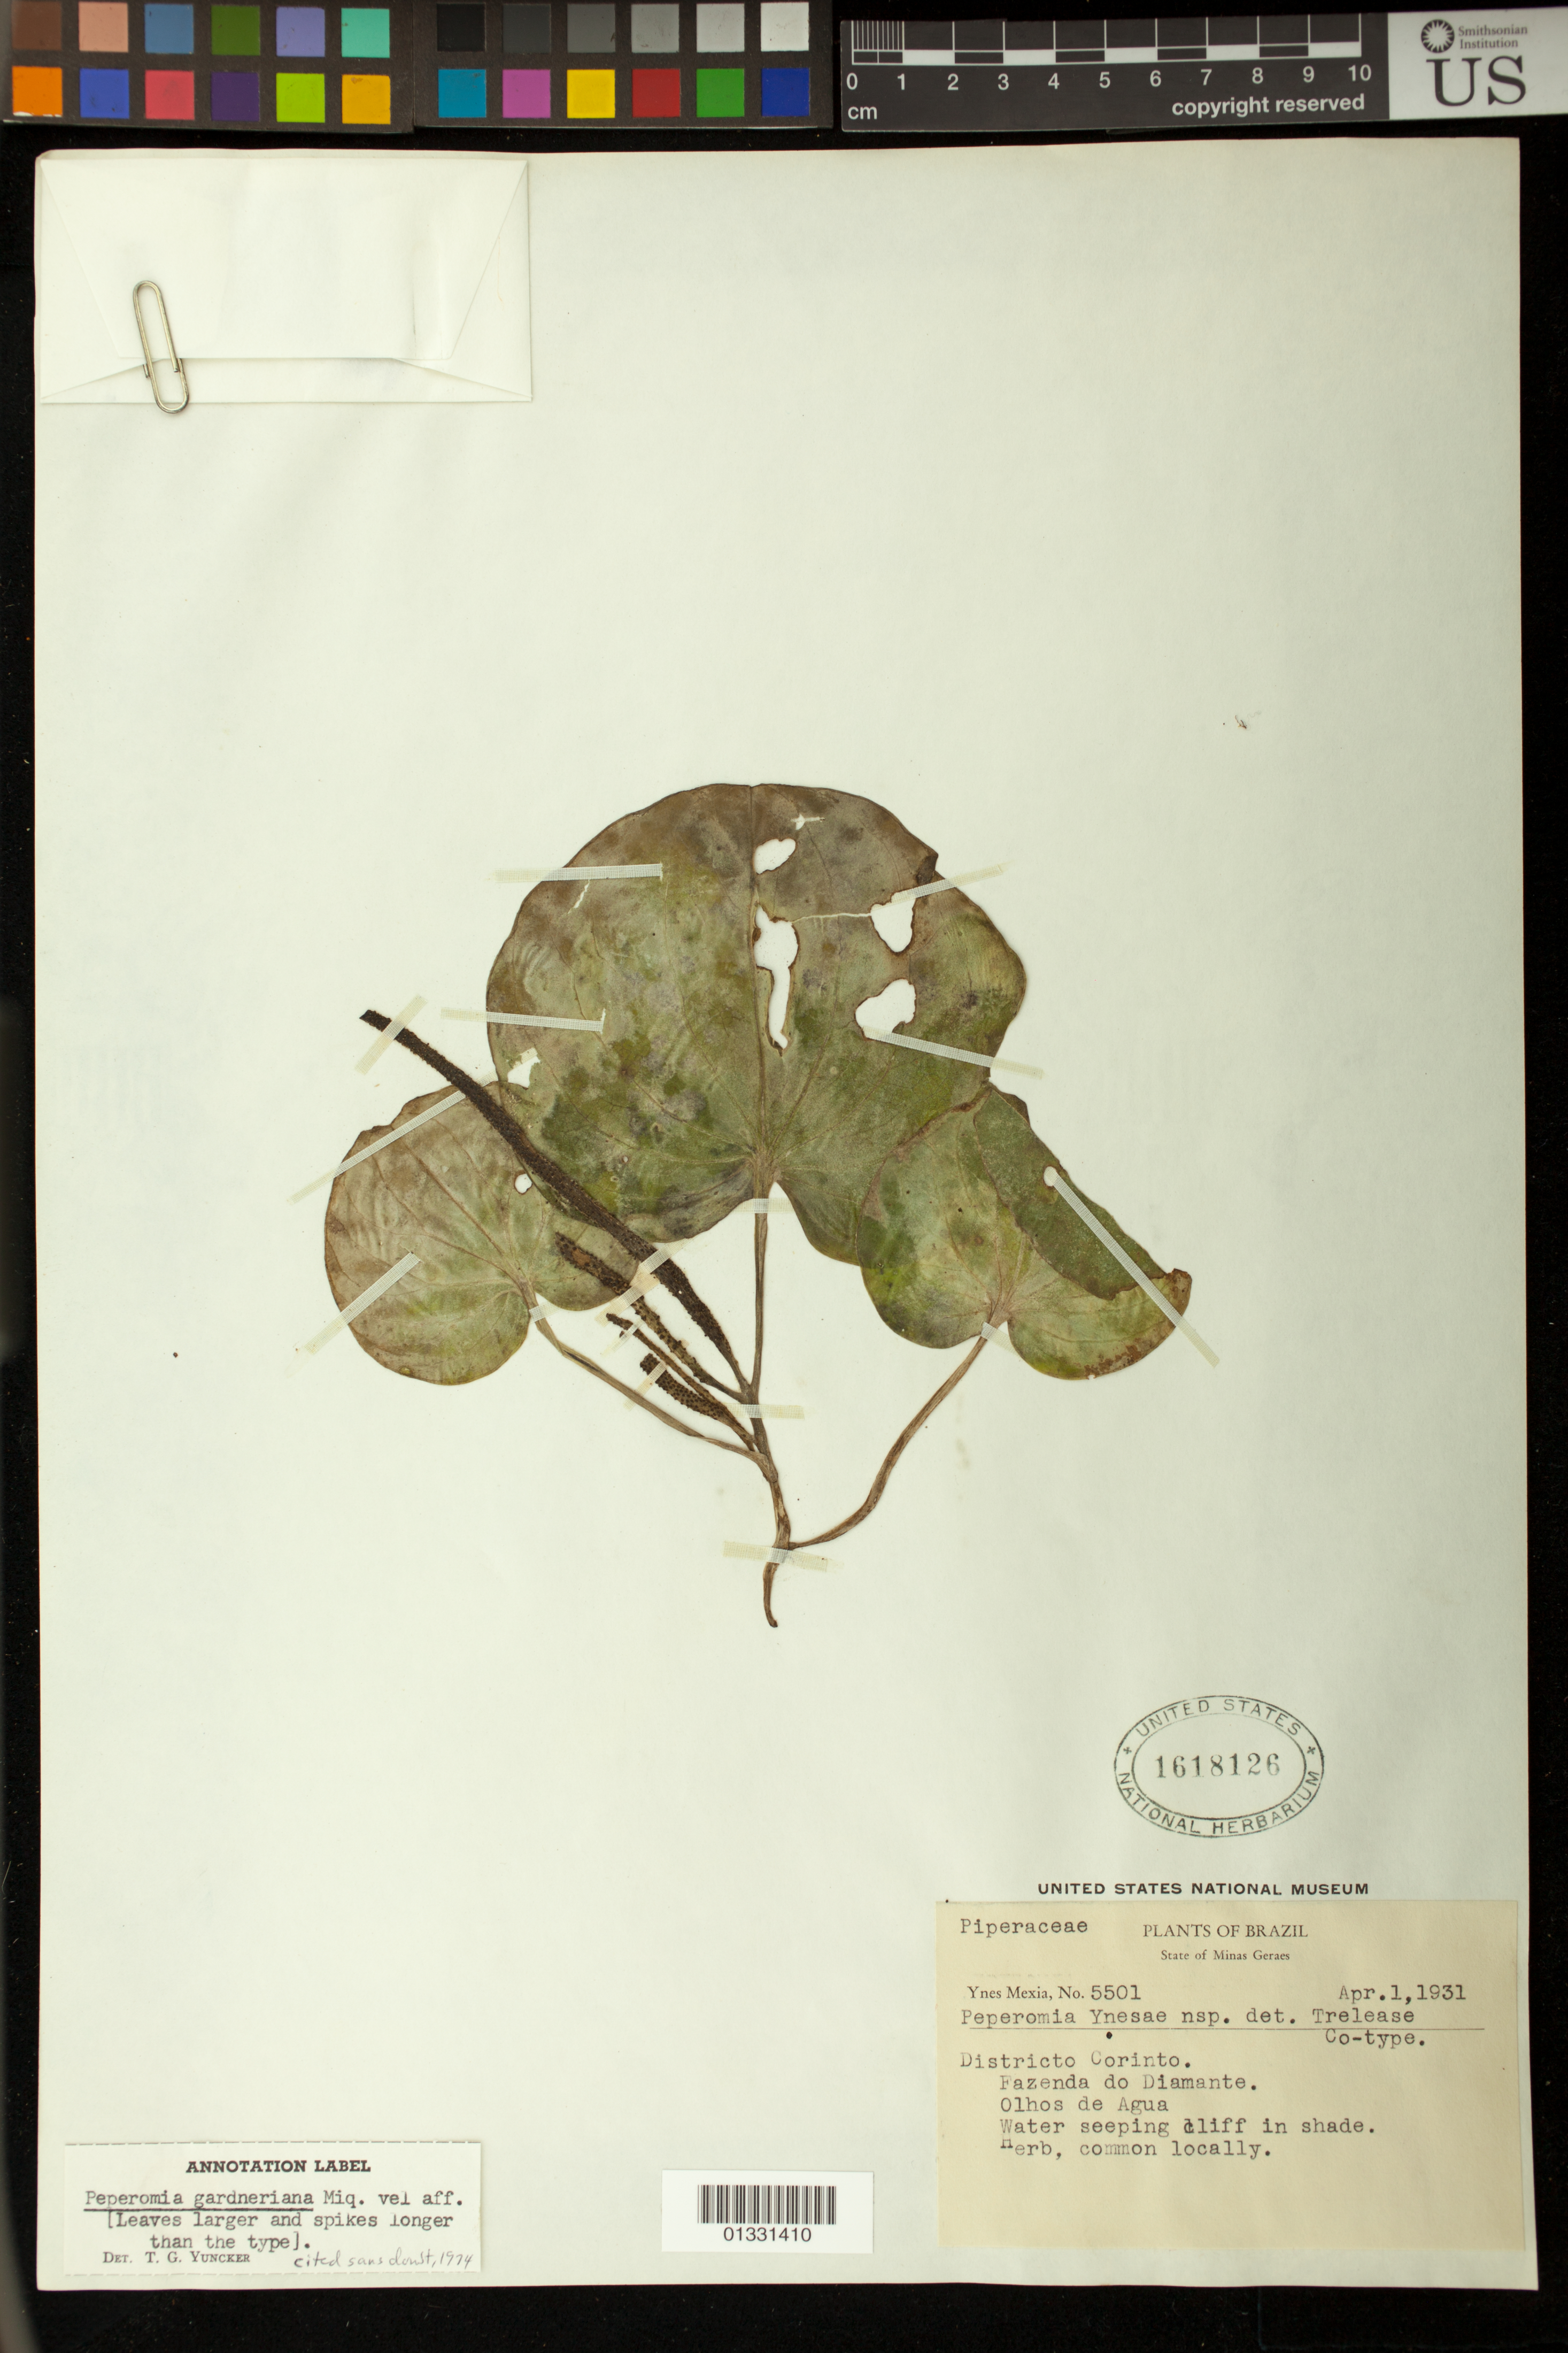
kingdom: Plantae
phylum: Tracheophyta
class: Magnoliopsida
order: Piperales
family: Piperaceae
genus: Peperomia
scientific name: Peperomia asarifolia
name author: Schltdl. & Cham.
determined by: Jiménez, José Estaban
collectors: Y. Mexia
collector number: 5501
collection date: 1931-04-01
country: Brazil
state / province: Minas Gerais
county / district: Corinto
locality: Fazenda do Diamante. Olhos de Água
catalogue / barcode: US 1618126